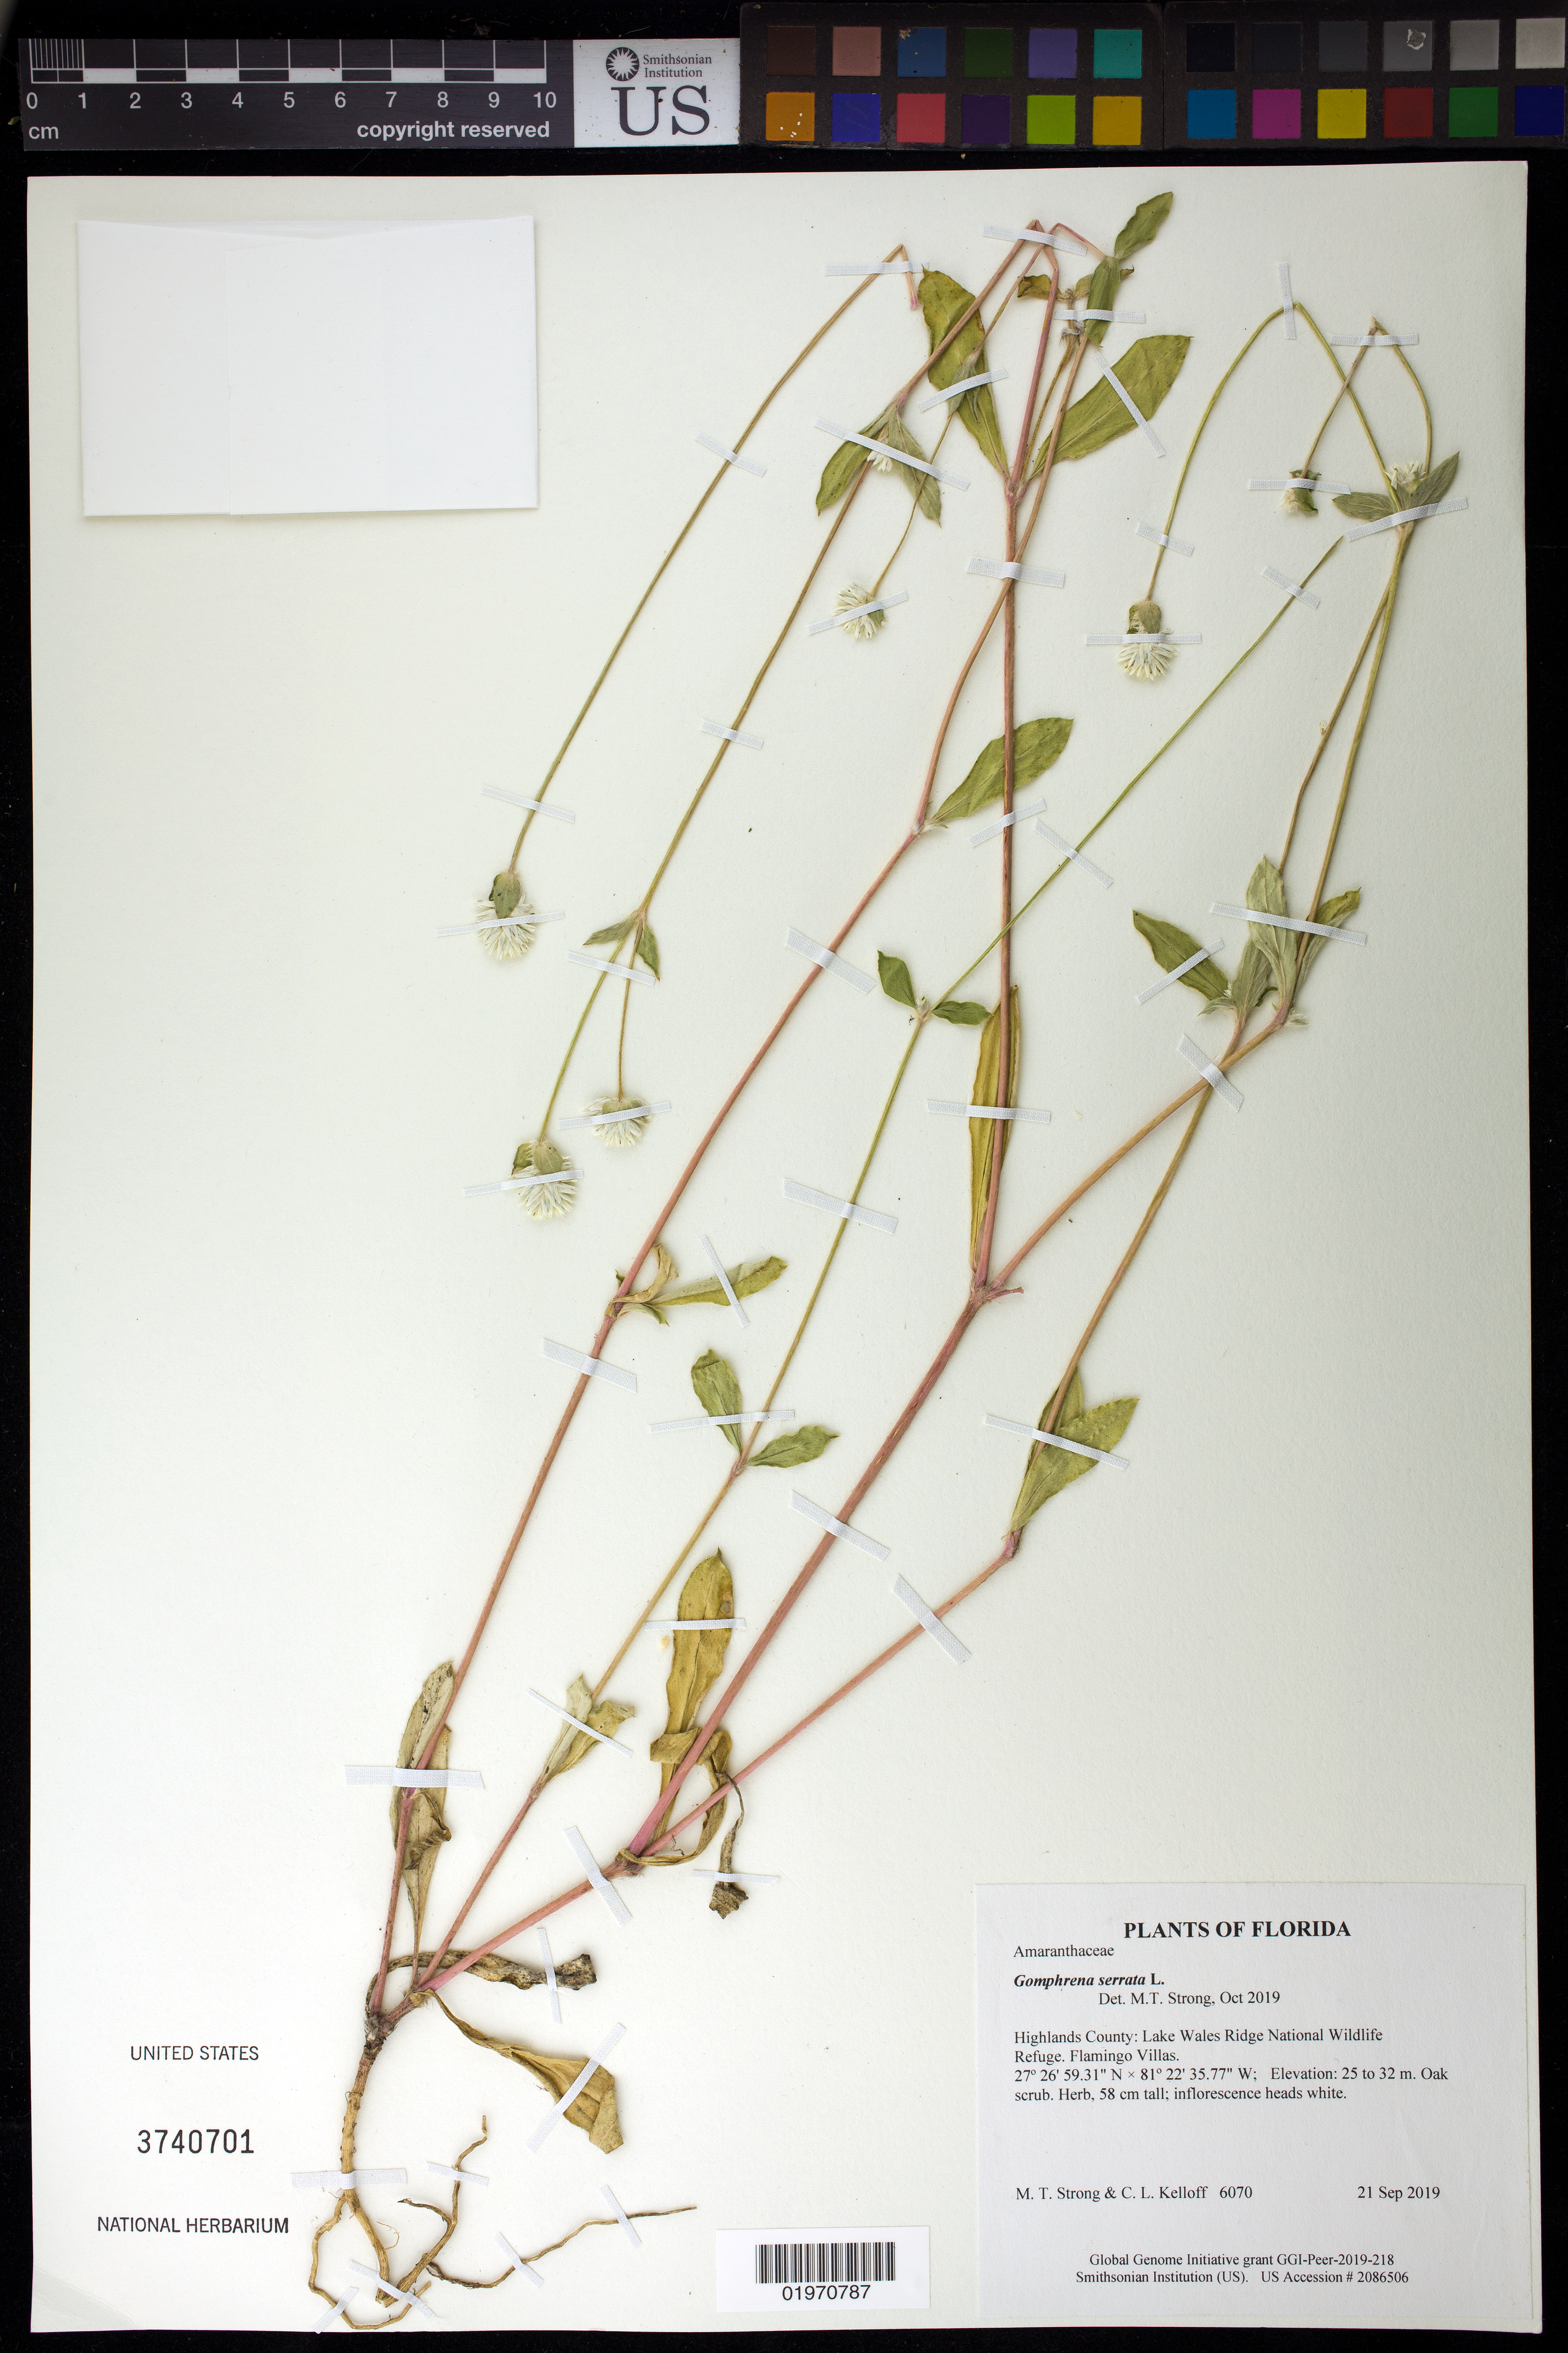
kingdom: Plantae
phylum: Tracheophyta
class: Magnoliopsida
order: Caryophyllales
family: Amaranthaceae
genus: Gomphrena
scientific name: Gomphrena serrata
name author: L.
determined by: Strong, Mark T., (BOT), Smithsonian Institution - National Museum of Natural History (UNITED STATES)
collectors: M. T. Strong & C. L. Kelloff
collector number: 6070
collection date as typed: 21 Sep 2019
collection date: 2019-09-21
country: United States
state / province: Florida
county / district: Highlands County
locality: Lake Wales Ridge National Wildlife Refuge. Flamingo Villas.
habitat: Oak scrub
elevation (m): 25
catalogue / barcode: US 3740701